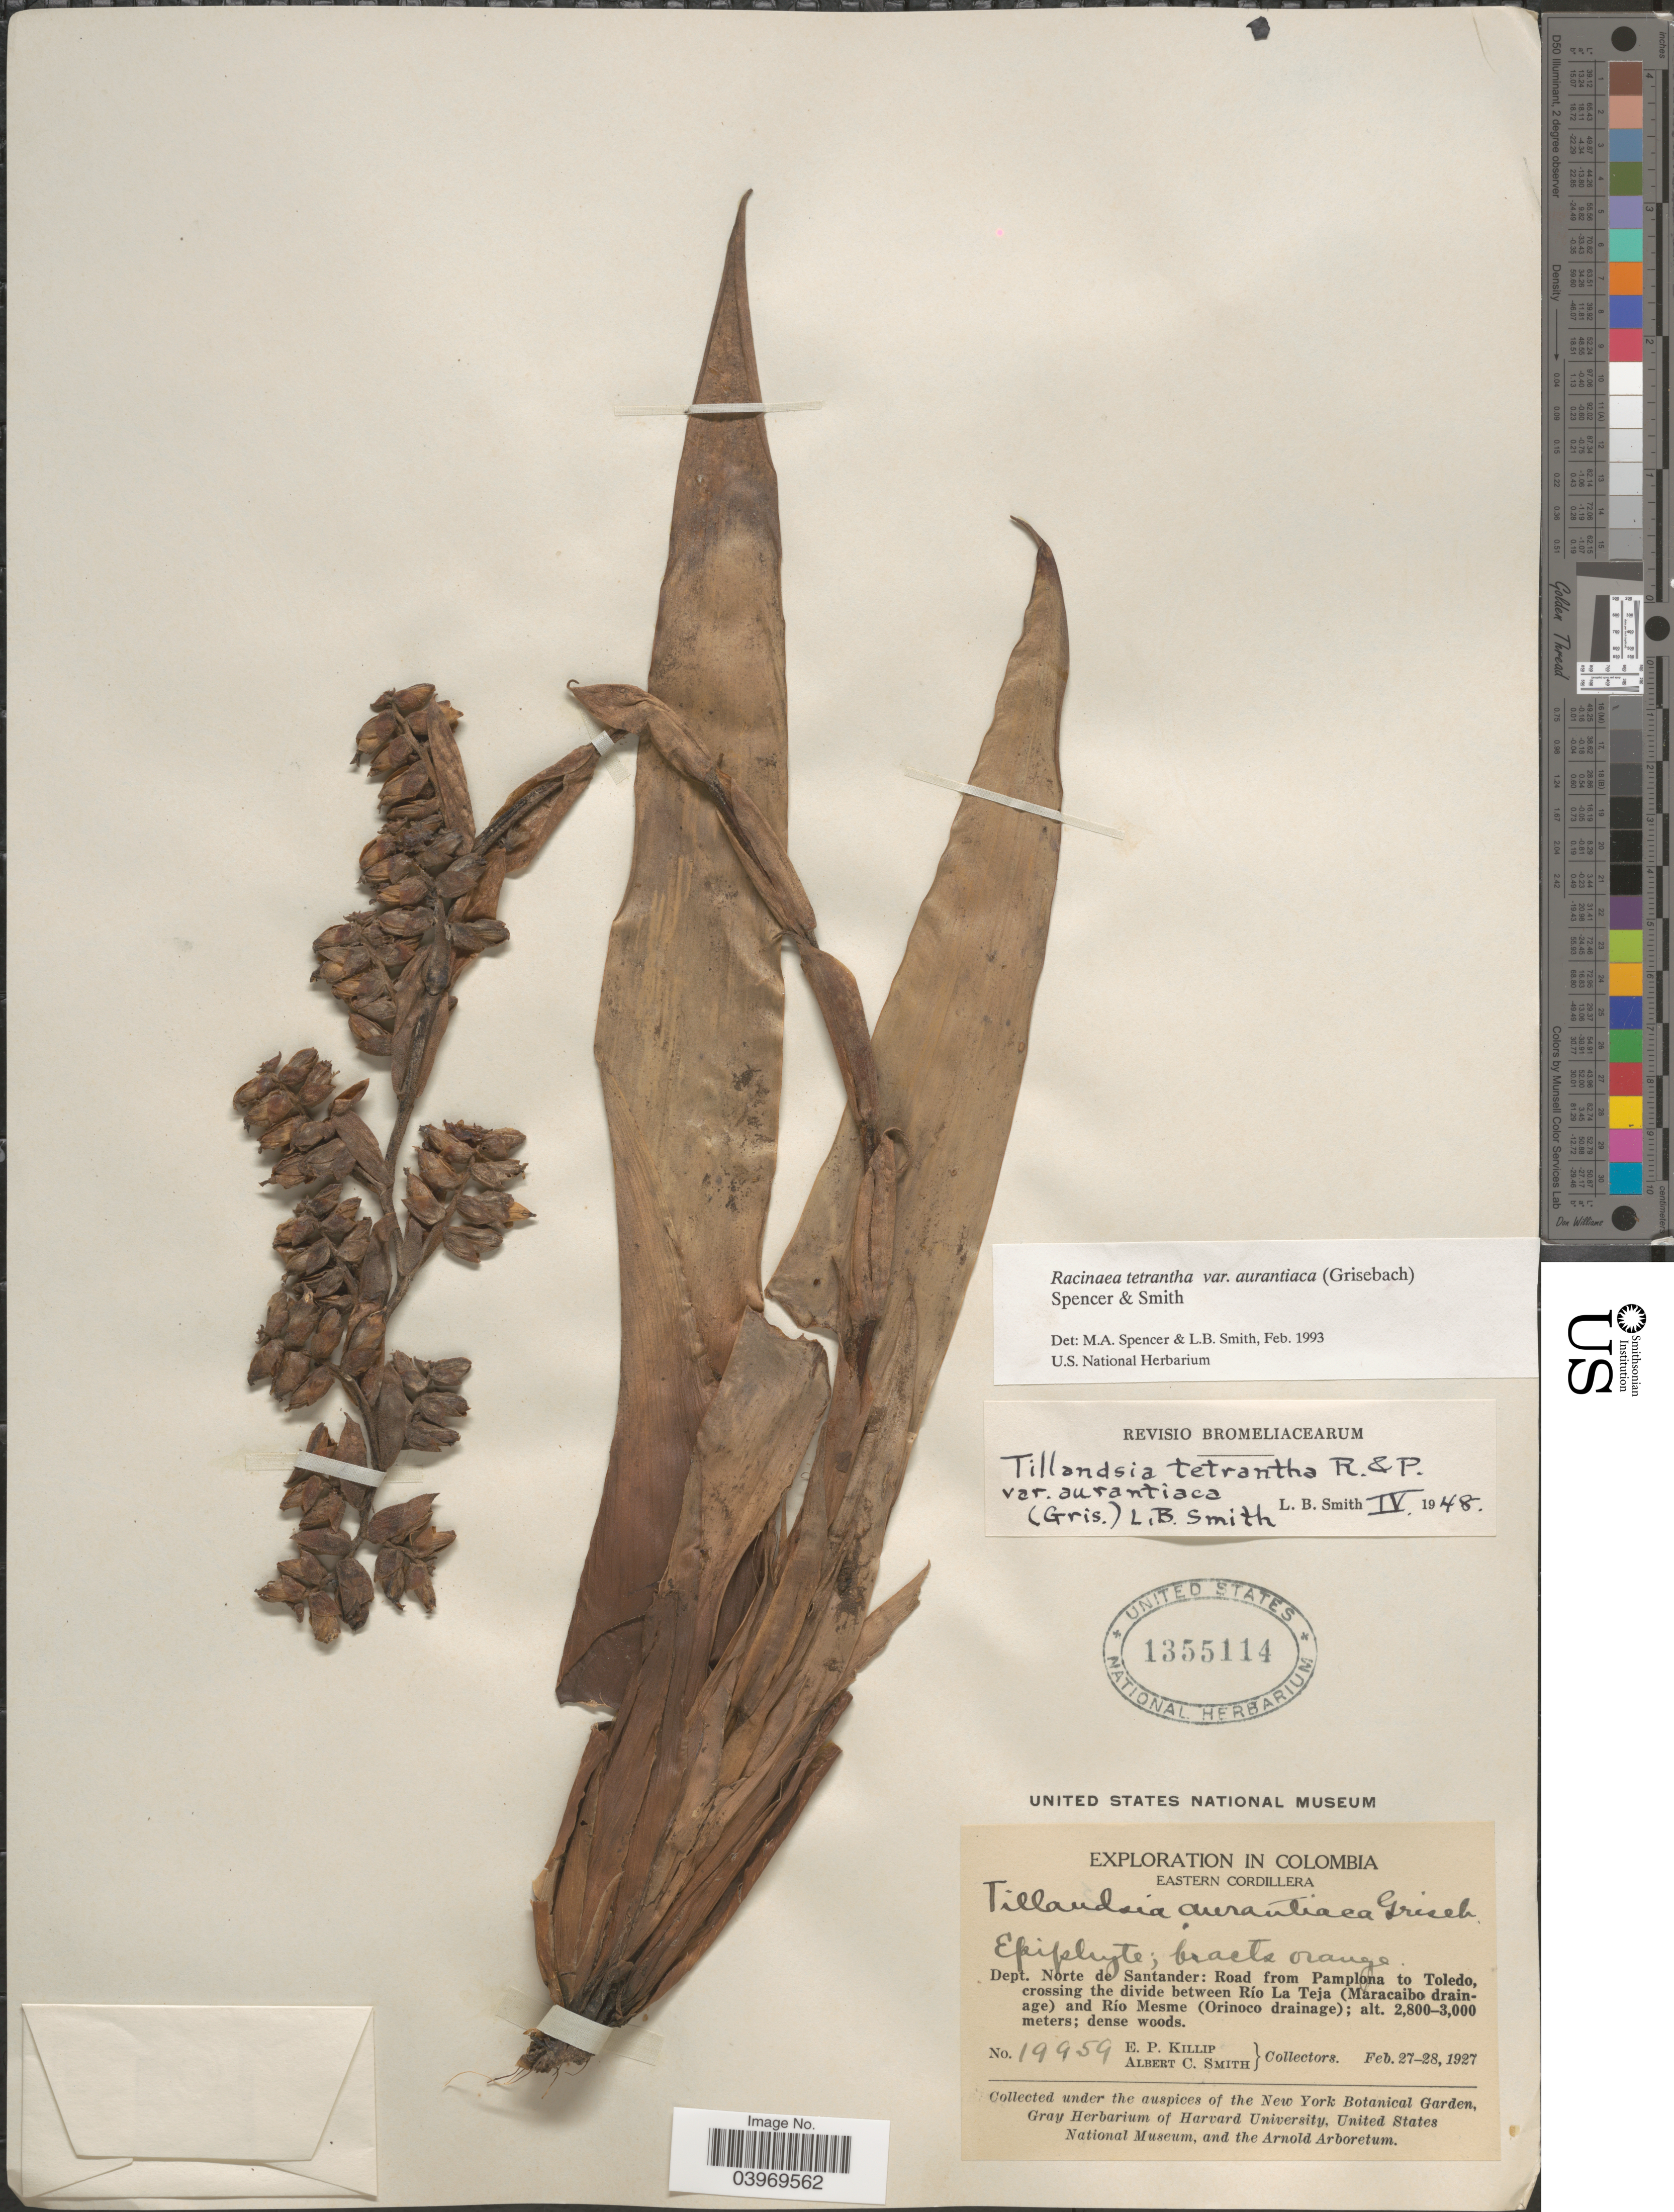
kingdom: Plantae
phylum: Tracheophyta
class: Liliopsida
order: Poales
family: Bromeliaceae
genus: Racinaea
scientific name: Racinaea tetrantha var. aurantiaca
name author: (Griseb.) M.A. Spencer & L.B. Sm.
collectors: E. P. Killip & A. C. Smith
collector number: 19959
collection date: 1927-02-27/1927-02-28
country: Colombia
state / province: Norte de Santander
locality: Eastern Cordillera. Dept. Norte de Santander: Road from Pamplona to Toledo, crossing the divide between Río La Teja (Maracaibo drainage) and Río Mesme (Orinoco drainage).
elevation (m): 2800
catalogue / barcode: US 1355114